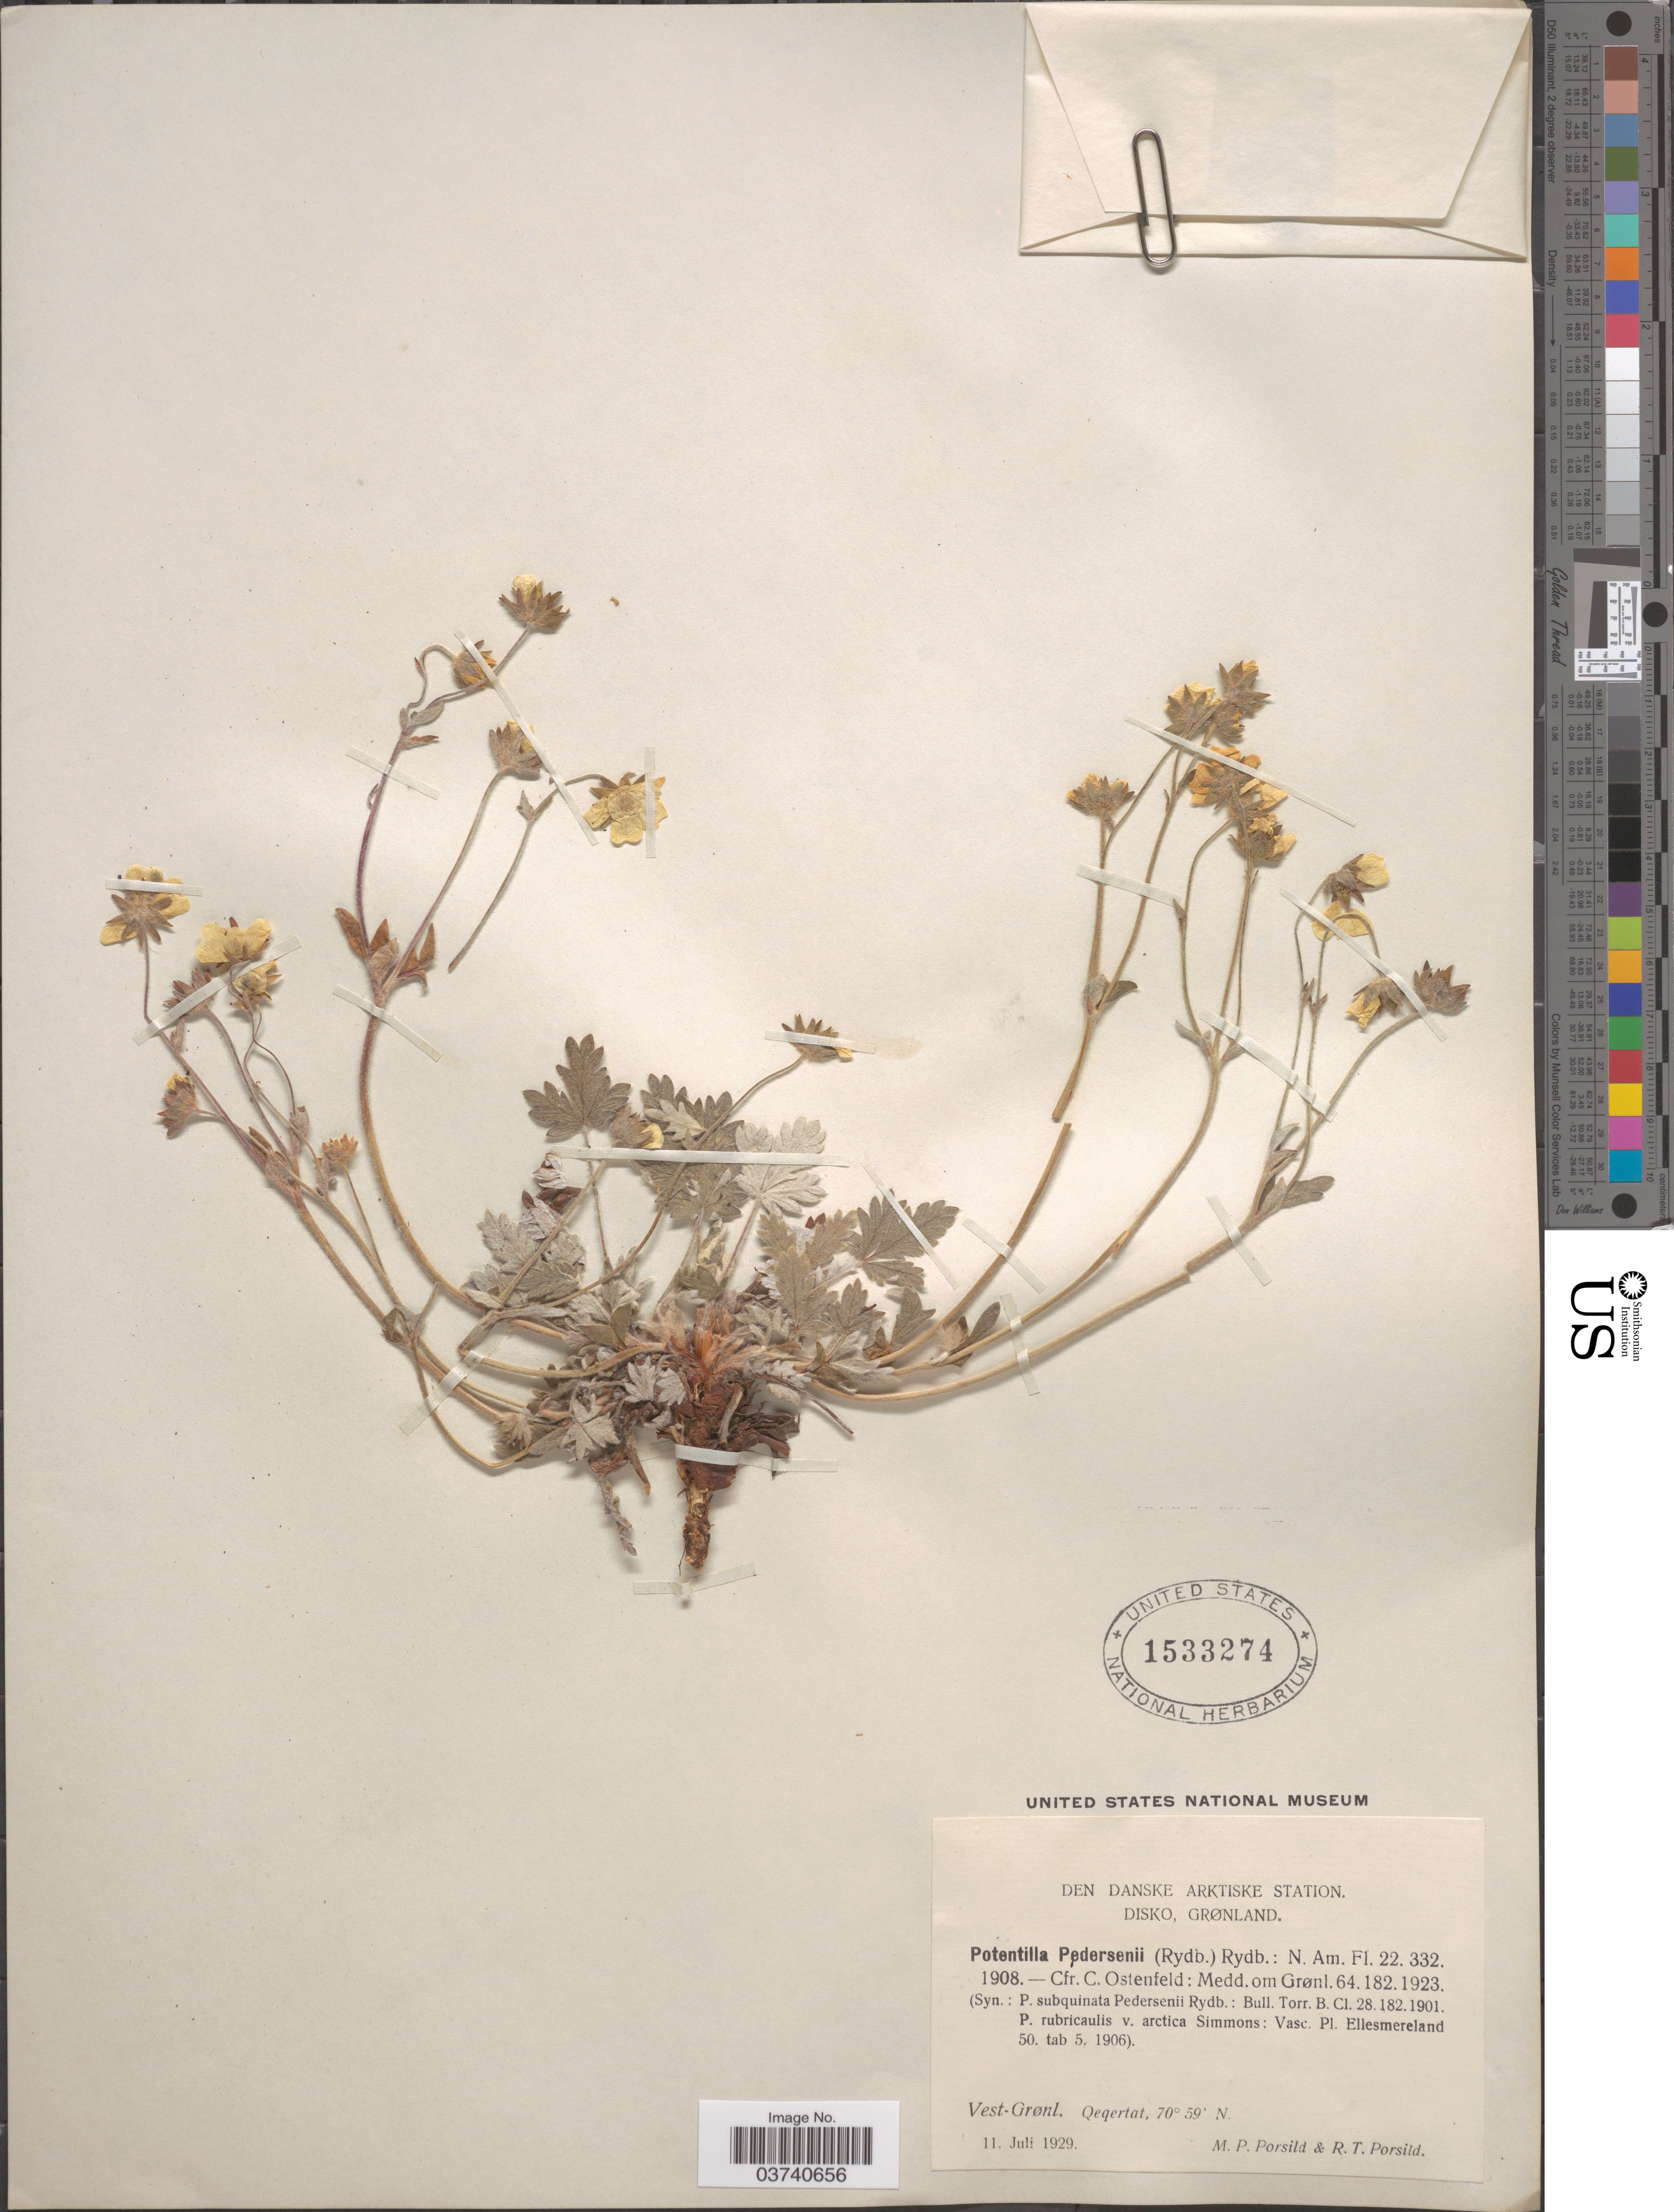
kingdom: Plantae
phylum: Tracheophyta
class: Magnoliopsida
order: Rosales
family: Rosaceae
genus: Potentilla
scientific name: Potentilla pedersenii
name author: (Rydb.) Rydb.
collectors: M. P. Porsild & R. T. Porsild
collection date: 1929-07-11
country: Greenland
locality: Den Danske Arktiske Station. Disko, Grønland. Vest-Grønl. Qeqertat.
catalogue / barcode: US 1533274